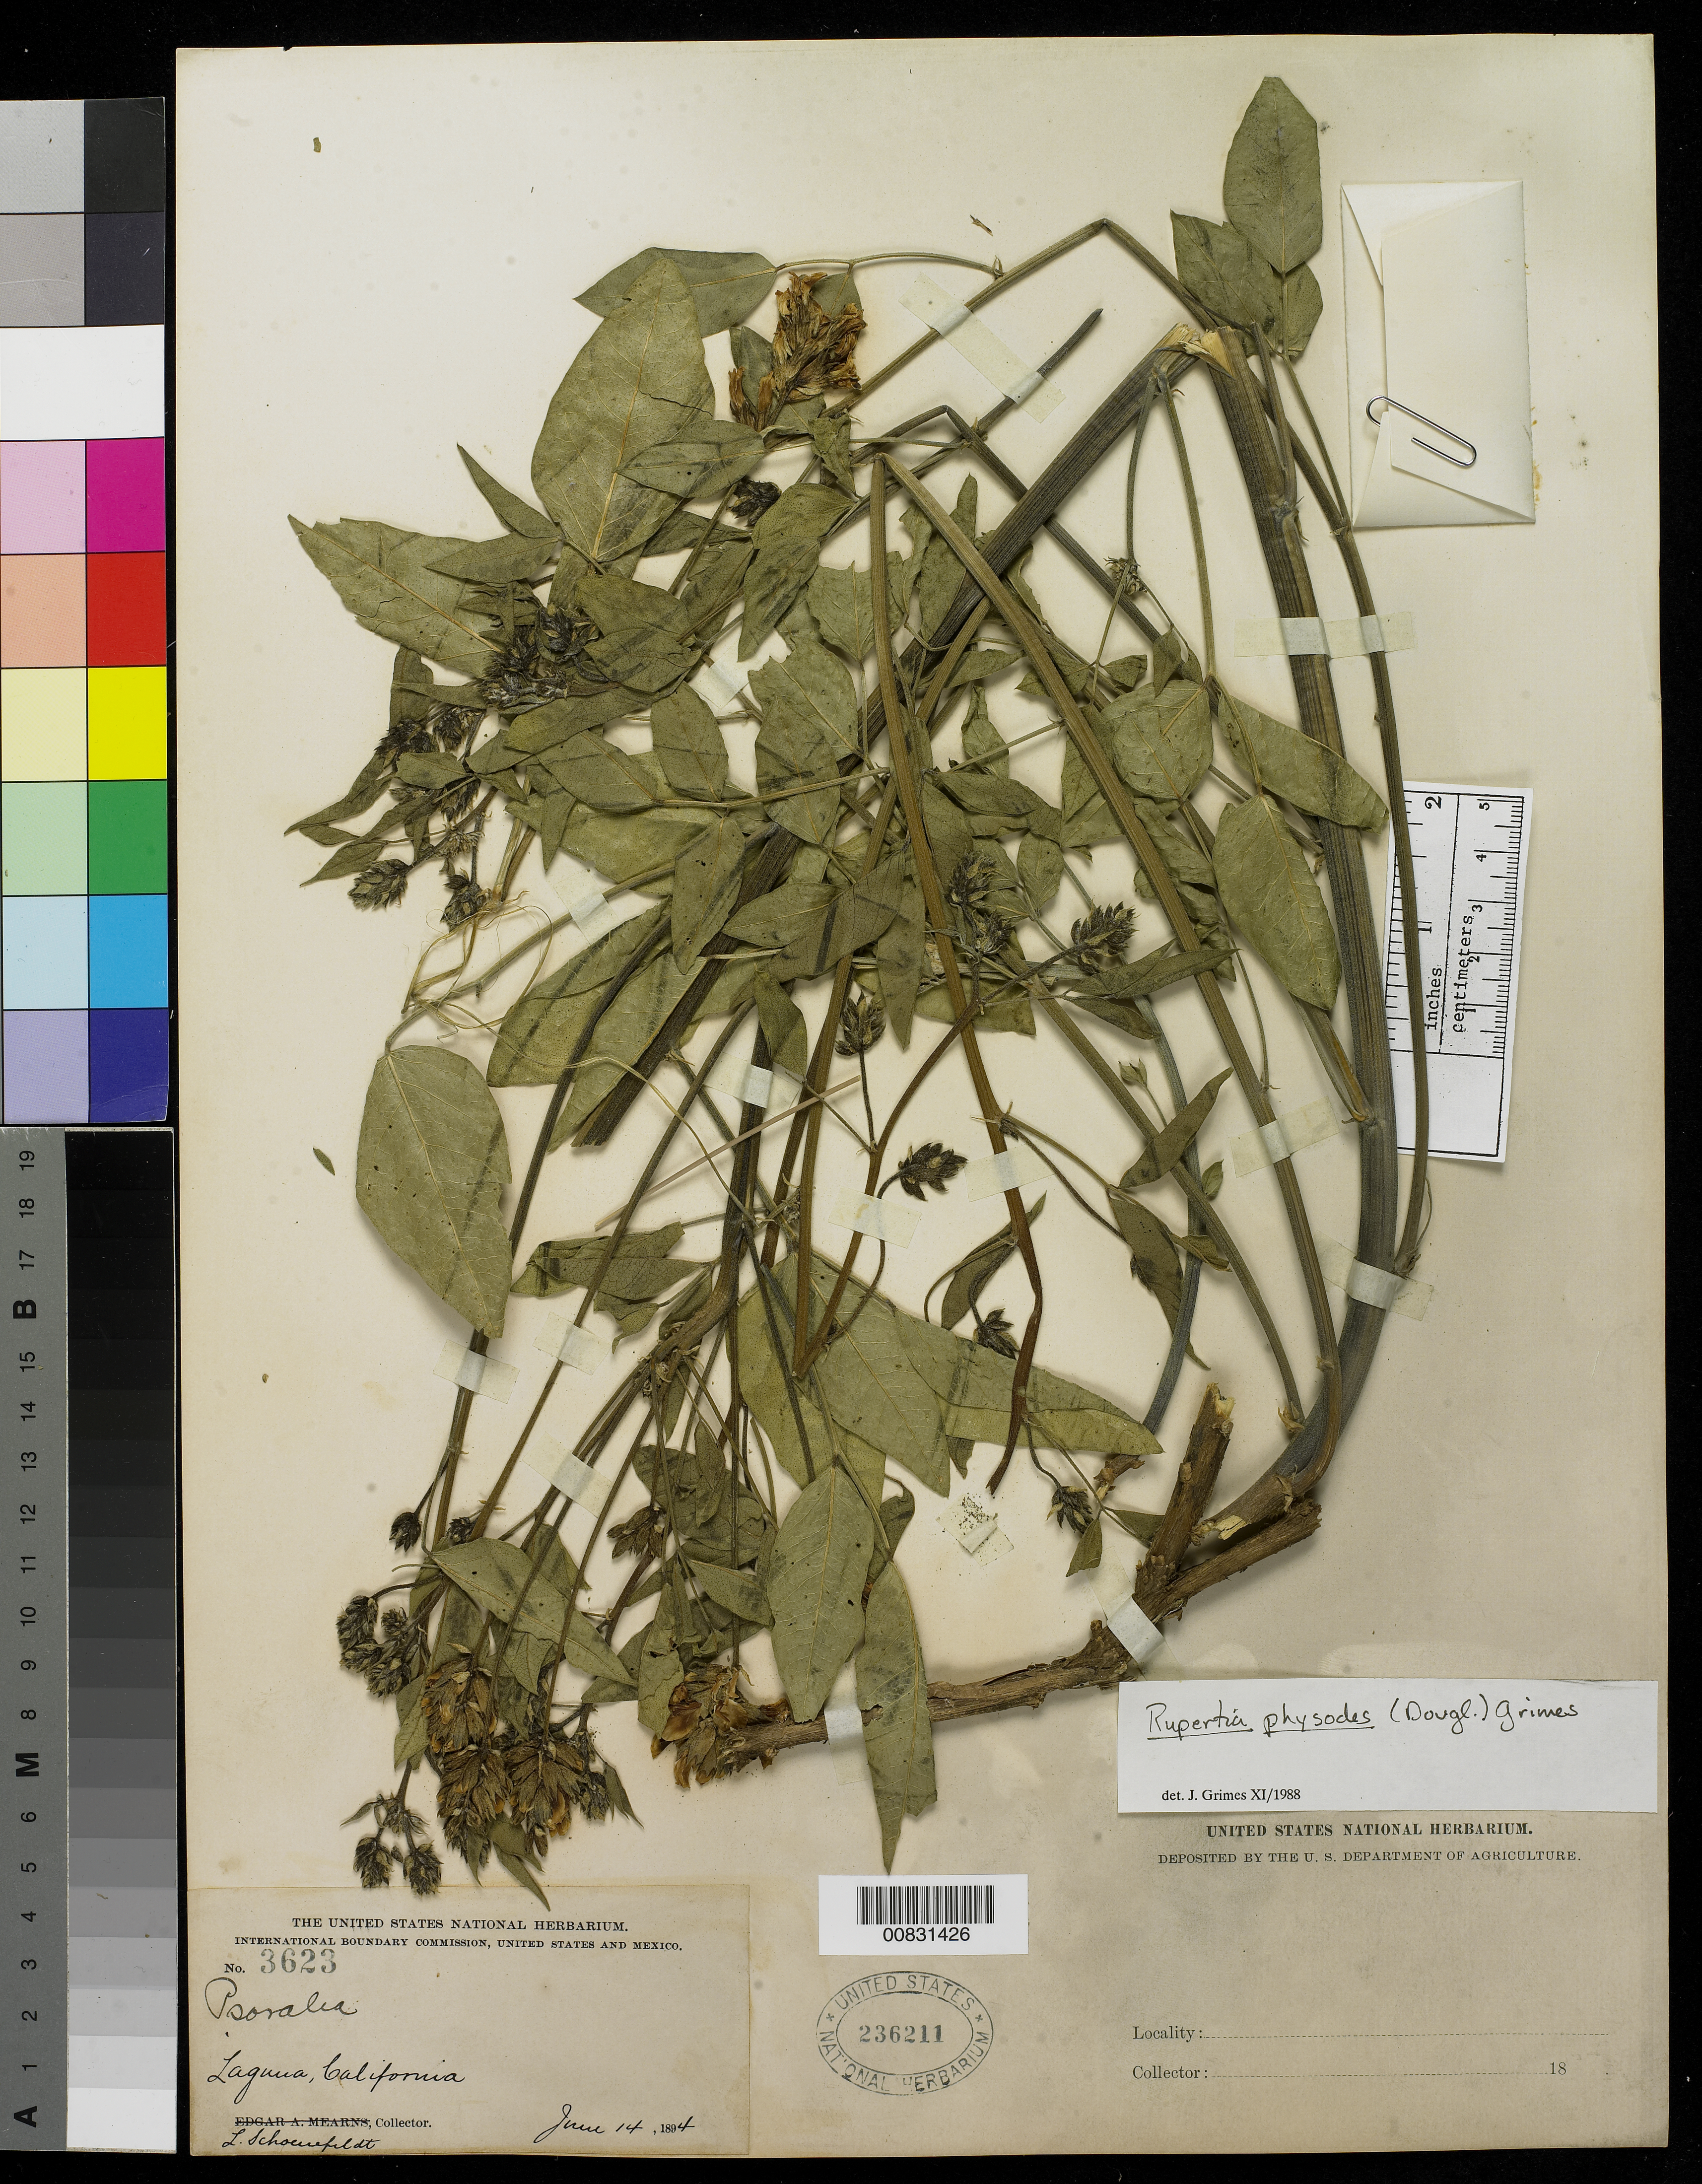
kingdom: Plantae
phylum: Tracheophyta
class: Magnoliopsida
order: Fabales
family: Fabaceae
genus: Rupertia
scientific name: Rupertia physodes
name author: (Douglas) J.W. Grimes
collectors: L. Schoenfeldt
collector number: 3623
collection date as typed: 14 Jun 1894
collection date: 1894-06-14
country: United States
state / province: California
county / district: Orange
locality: Laguna, California.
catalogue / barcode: US 236211